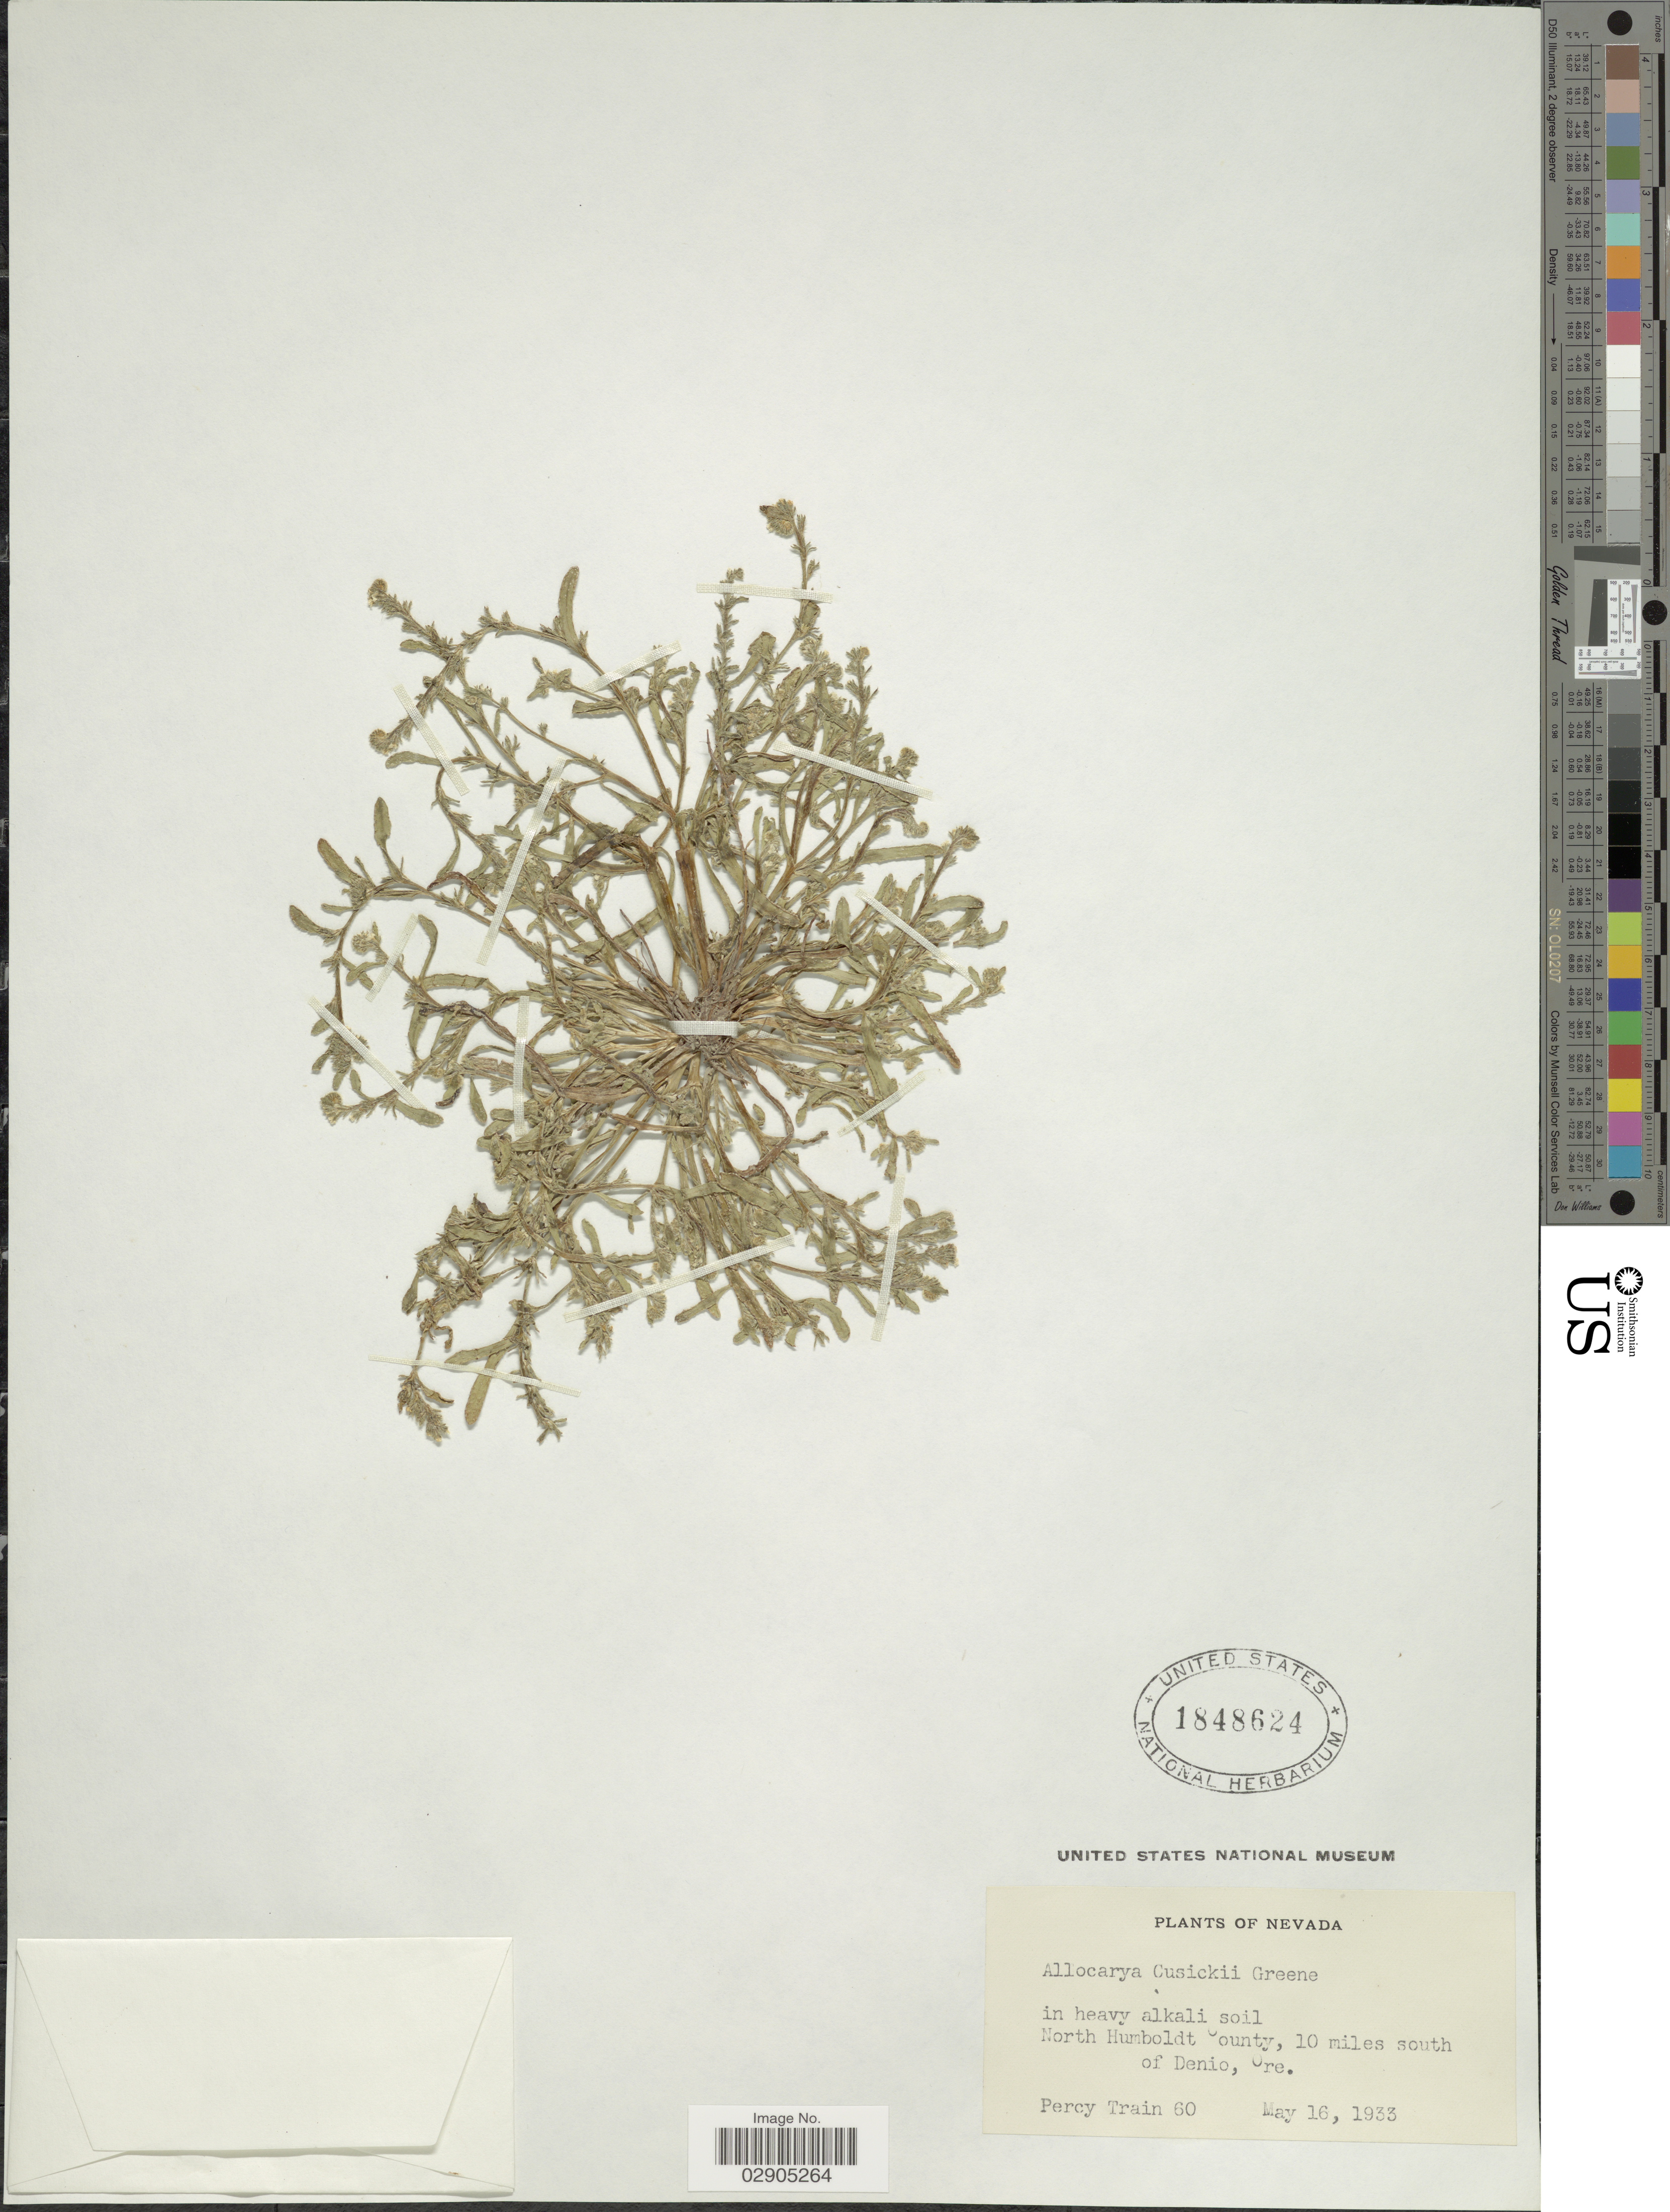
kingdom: Plantae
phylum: Tracheophyta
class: Magnoliopsida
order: Boraginales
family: Boraginaceae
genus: Allocarya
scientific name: Allocarya cusickii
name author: S.W. Greene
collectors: P. Train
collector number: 60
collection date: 1933-05-16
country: United States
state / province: Oregon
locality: North Humboldt County, 10 miles north of Denio.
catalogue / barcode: US 1848624